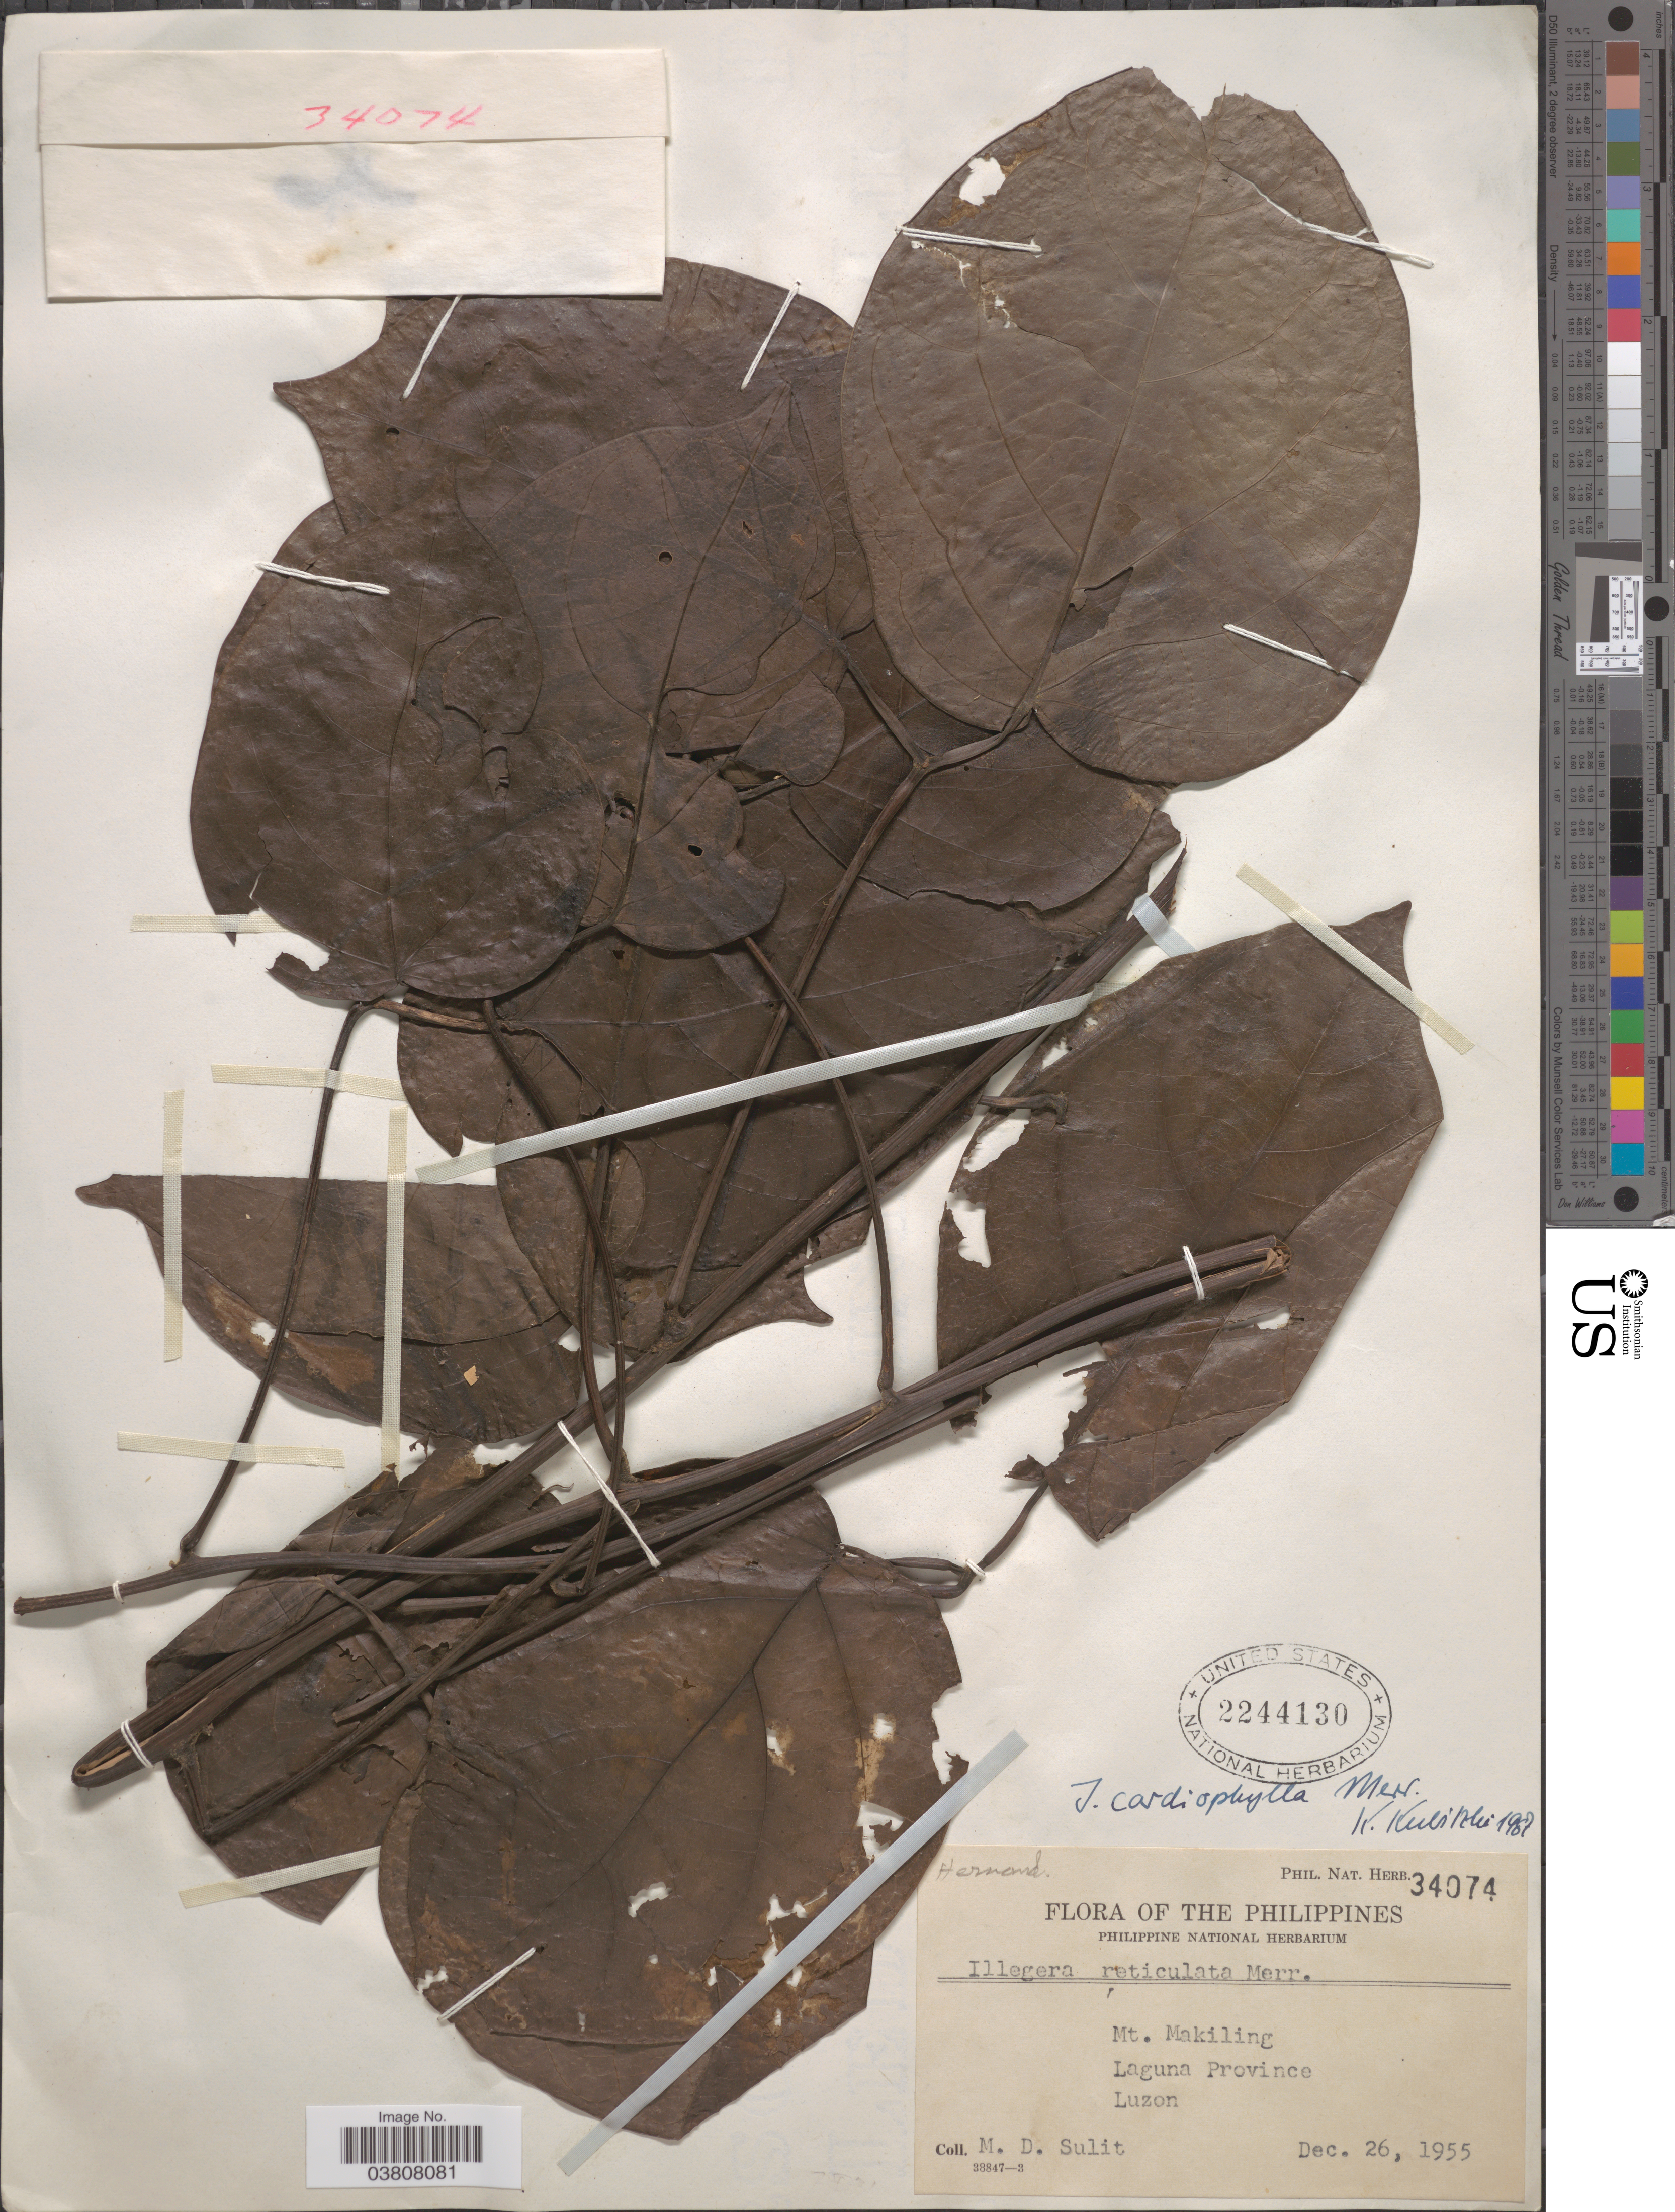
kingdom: Plantae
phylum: Tracheophyta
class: Magnoliopsida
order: Laurales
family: Hernandiaceae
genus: Illigera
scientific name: Illigera cardiophylla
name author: Merr.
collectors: M. Sulit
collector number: Phil. Nat. Herb. 34074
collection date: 1955-12-26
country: Philippines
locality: Mt. Makiling. Laguna Province. Luzon.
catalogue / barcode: US 2244130